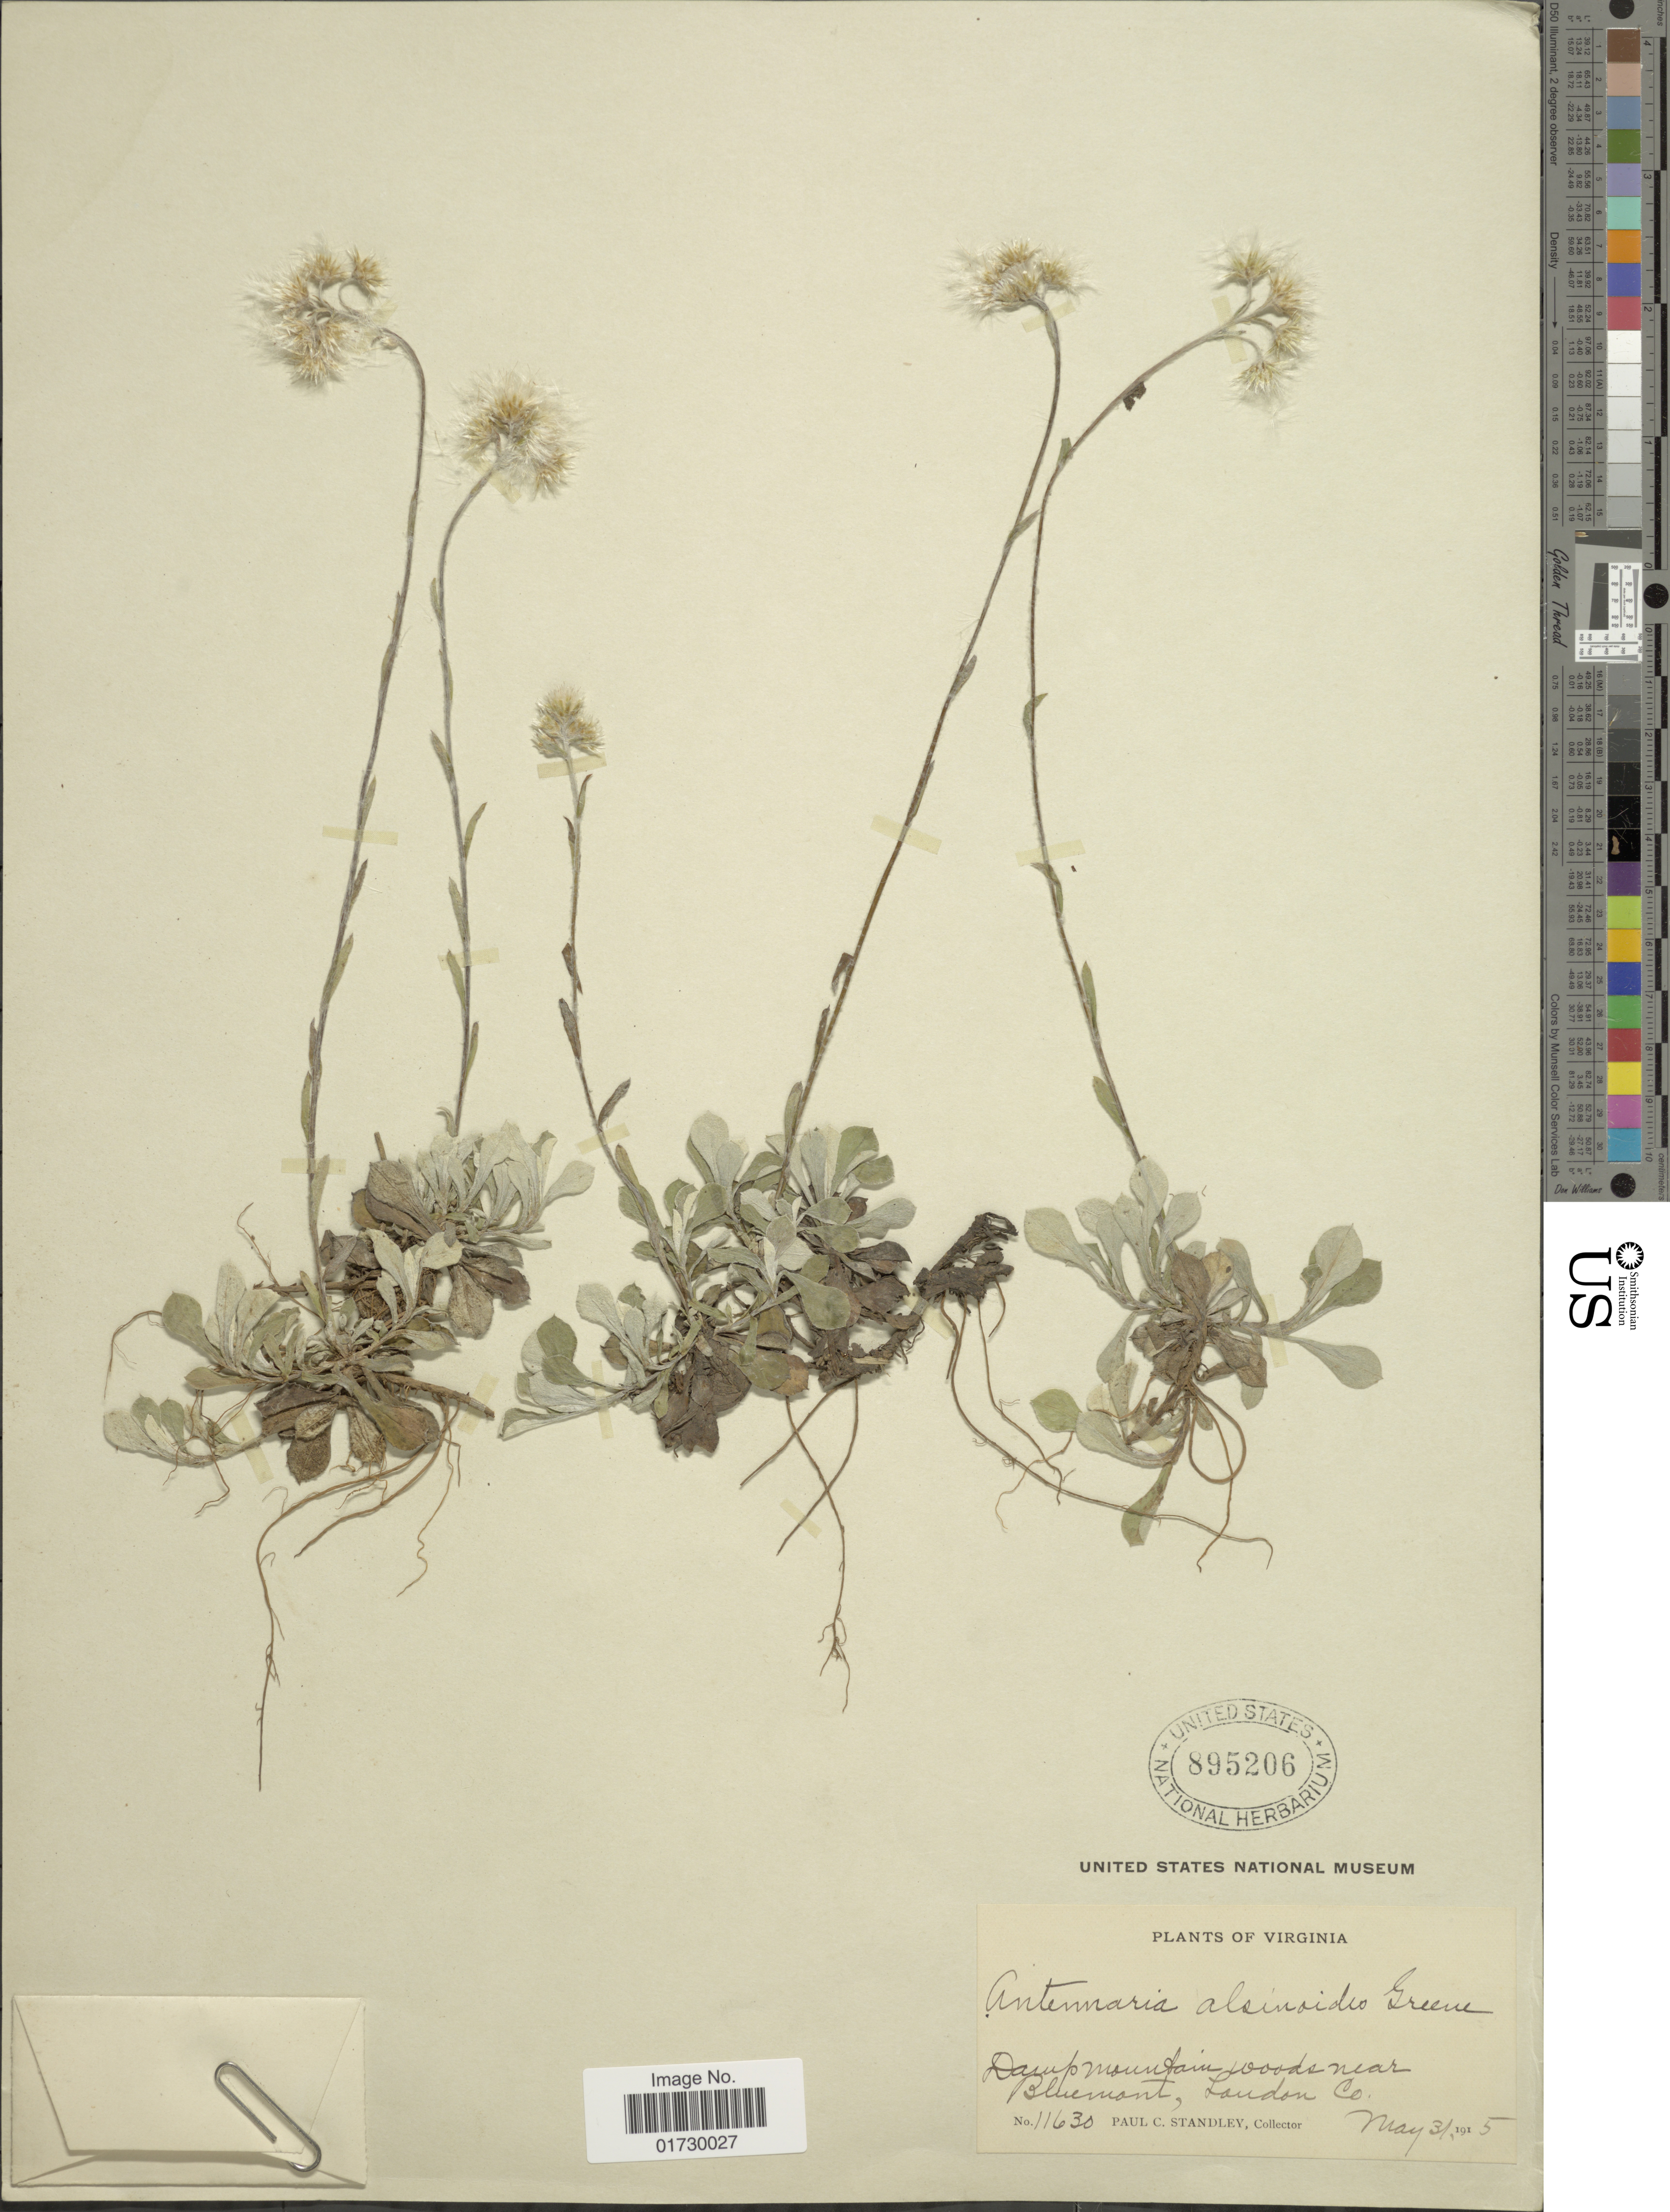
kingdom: Plantae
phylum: Tracheophyta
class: Magnoliopsida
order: Asterales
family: Asteraceae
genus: Antennaria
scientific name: Antennaria alsinoides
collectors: P. C. Standley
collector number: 11630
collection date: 1915-05-31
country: United States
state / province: Virginia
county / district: Loudoun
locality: Bluemont, Laudon Co.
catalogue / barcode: US 895206